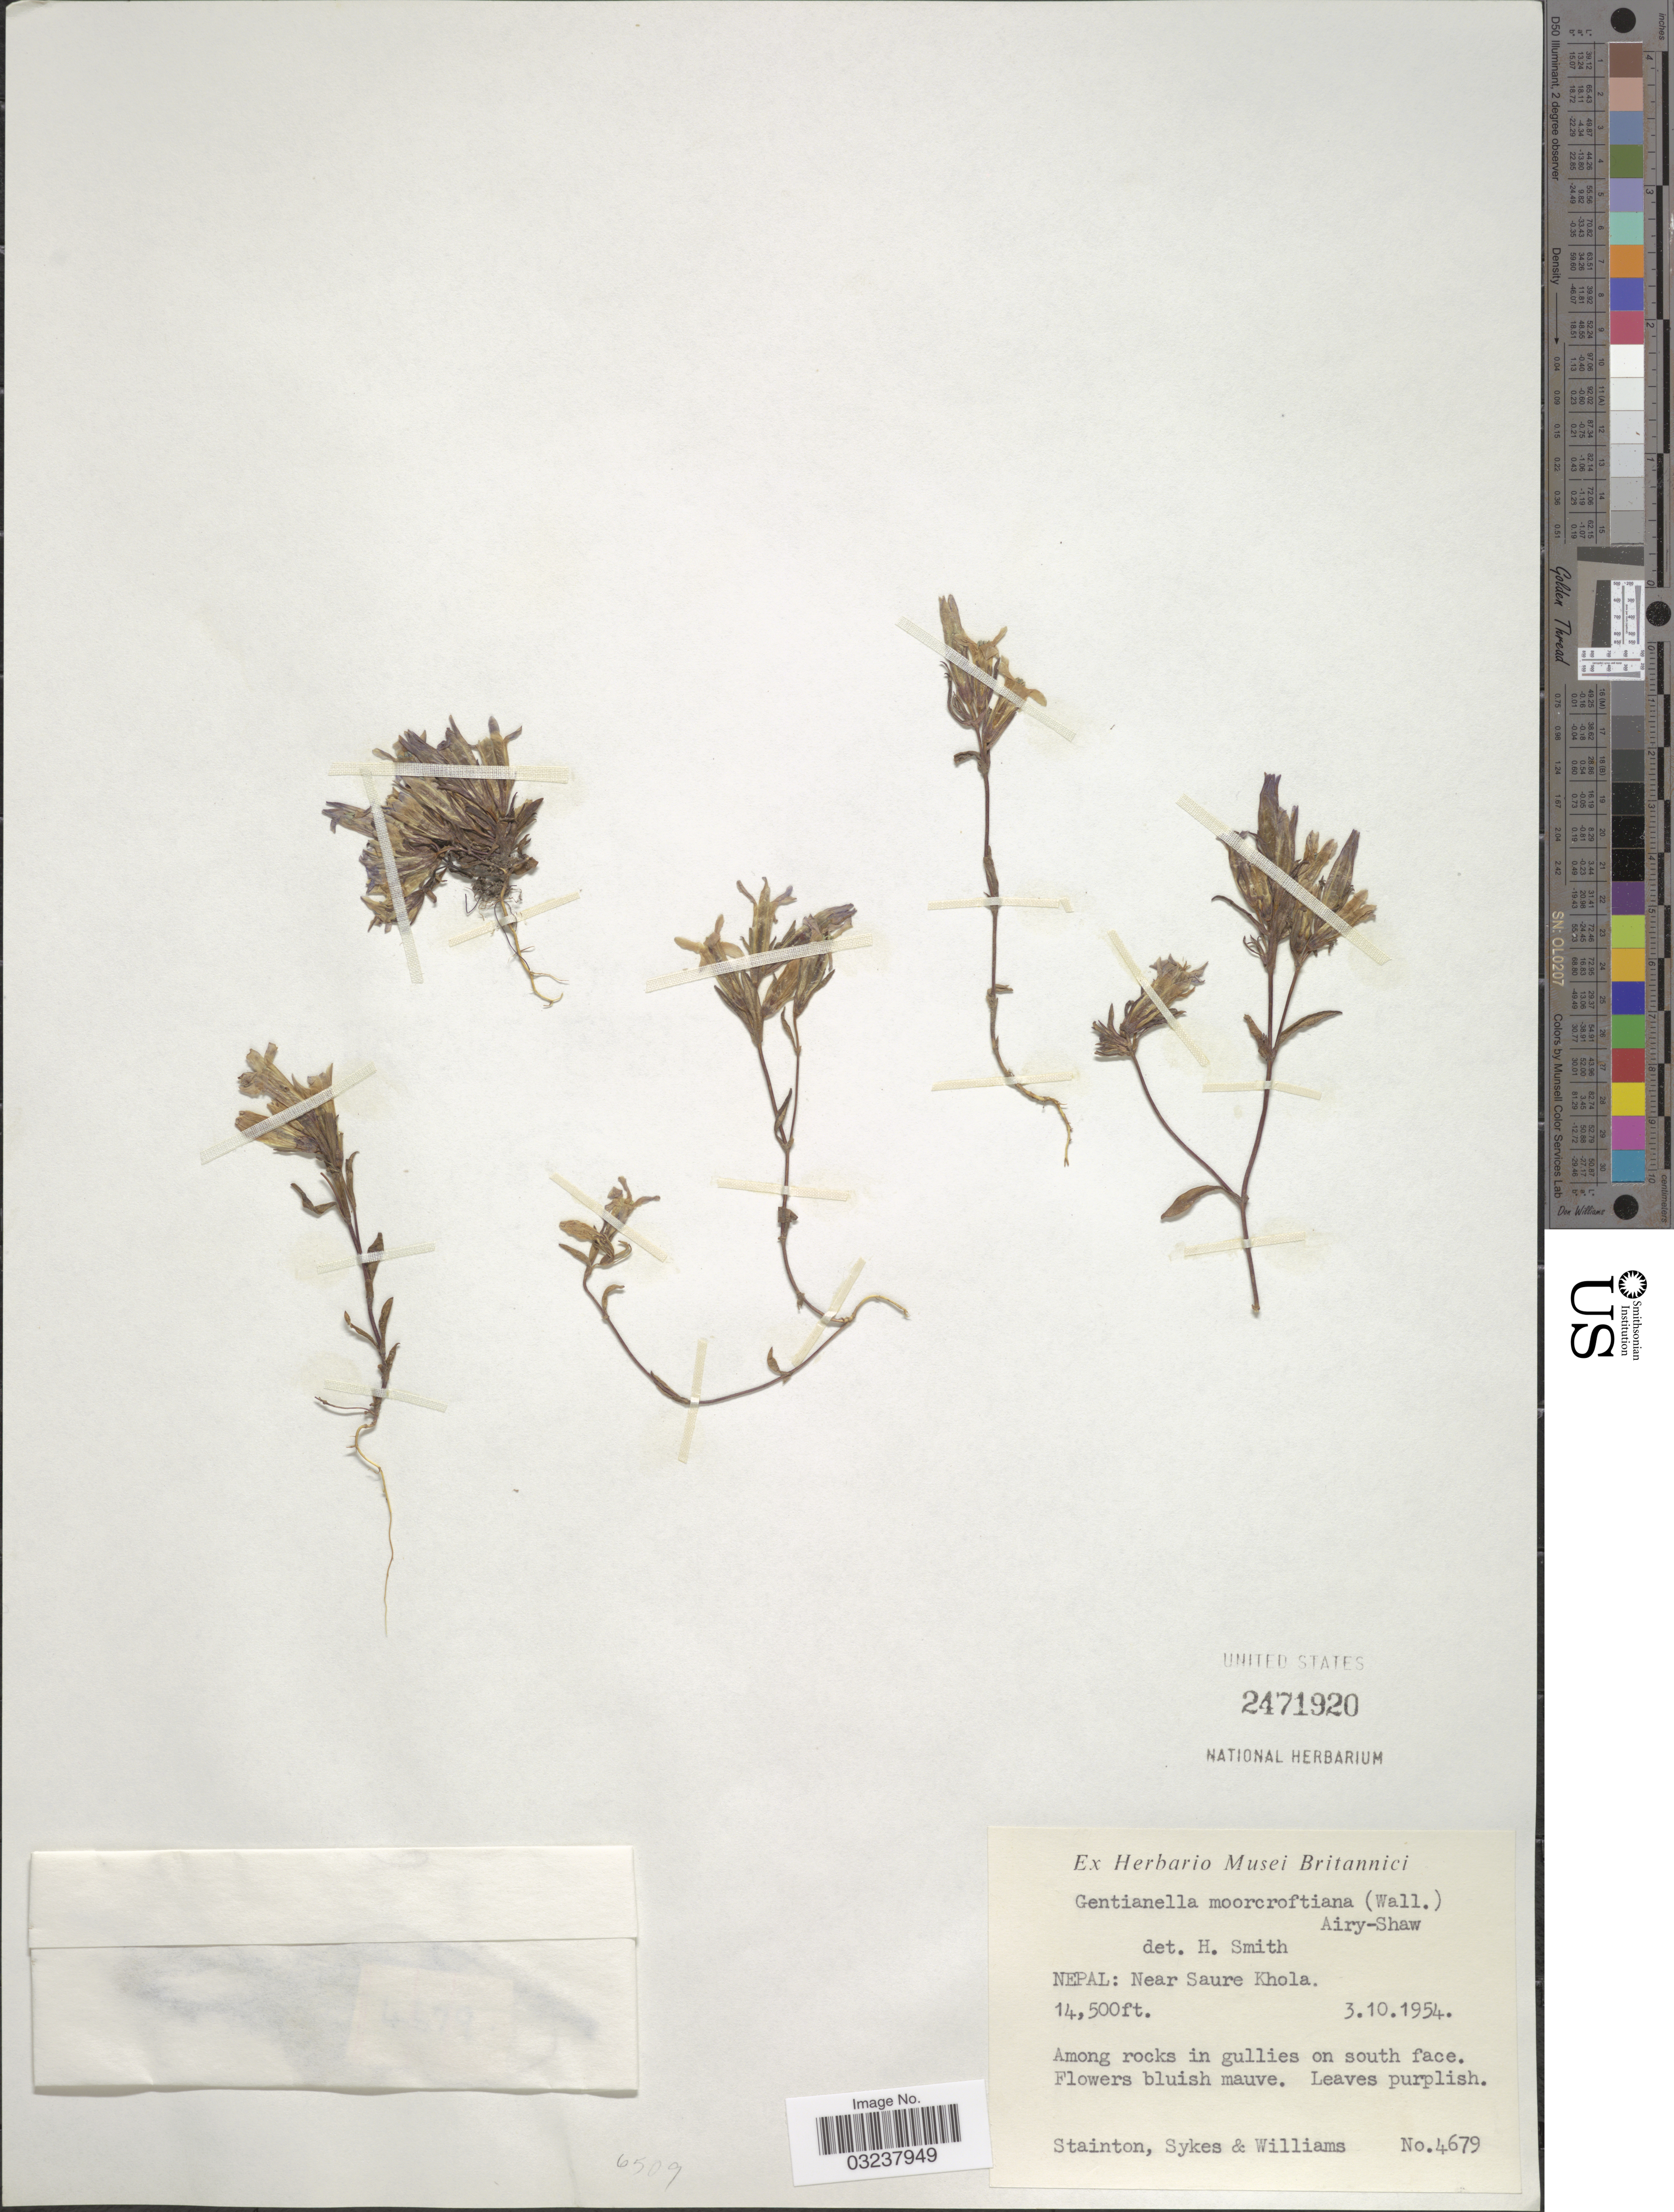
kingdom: Plantae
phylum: Tracheophyta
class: Magnoliopsida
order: Gentianales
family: Gentianaceae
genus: Gentianella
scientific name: Gentianella moorcroftiana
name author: (Wall. ex Griseb.) Airy Shaw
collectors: -. Stainton, Sykes, -- & -- Williams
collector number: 4679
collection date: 1954-10-03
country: Nepal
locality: Near Saure Khola.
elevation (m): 4420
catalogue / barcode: US 2471920